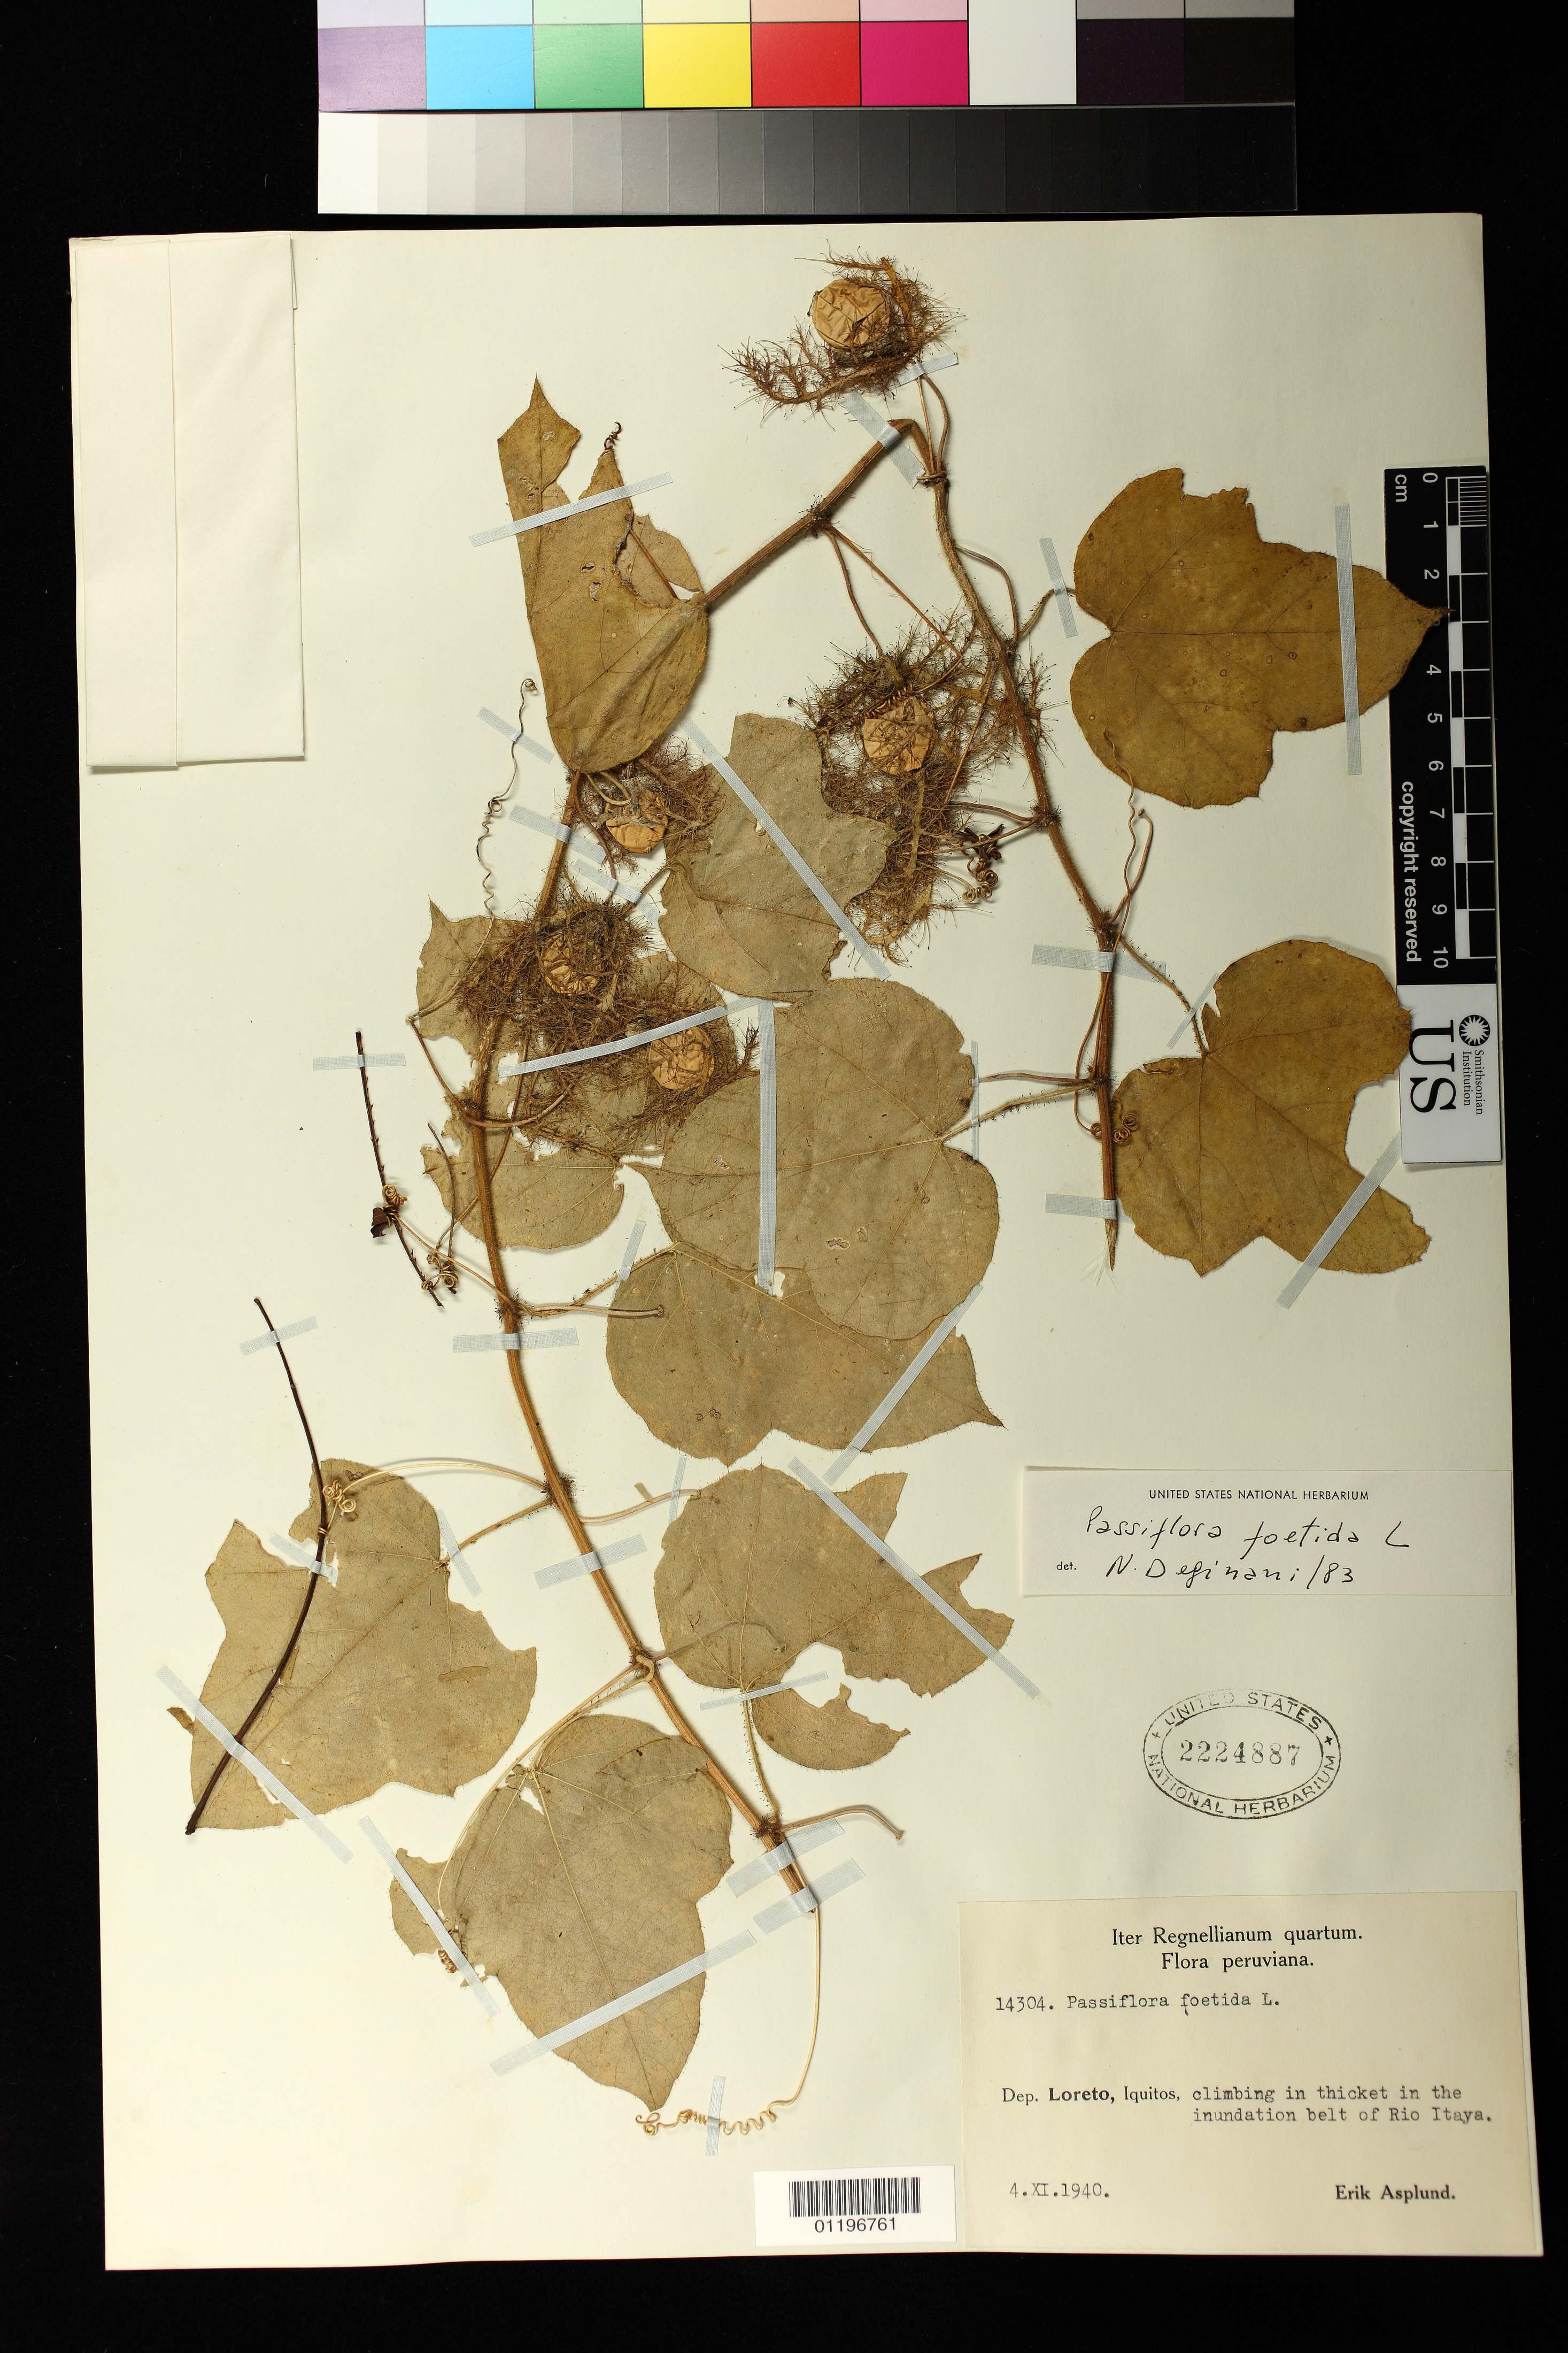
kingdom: Plantae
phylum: Tracheophyta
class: Magnoliopsida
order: Malpighiales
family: Passifloraceae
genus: Passiflora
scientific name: Passiflora foetida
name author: L.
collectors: E. Asplund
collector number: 14304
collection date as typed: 11 Apr 1940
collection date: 1940-04-11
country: Peru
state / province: Loreto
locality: Iquitos, climbing in thicket in the inundation belt of Rio [sic] Itaya.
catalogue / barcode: US 2224887